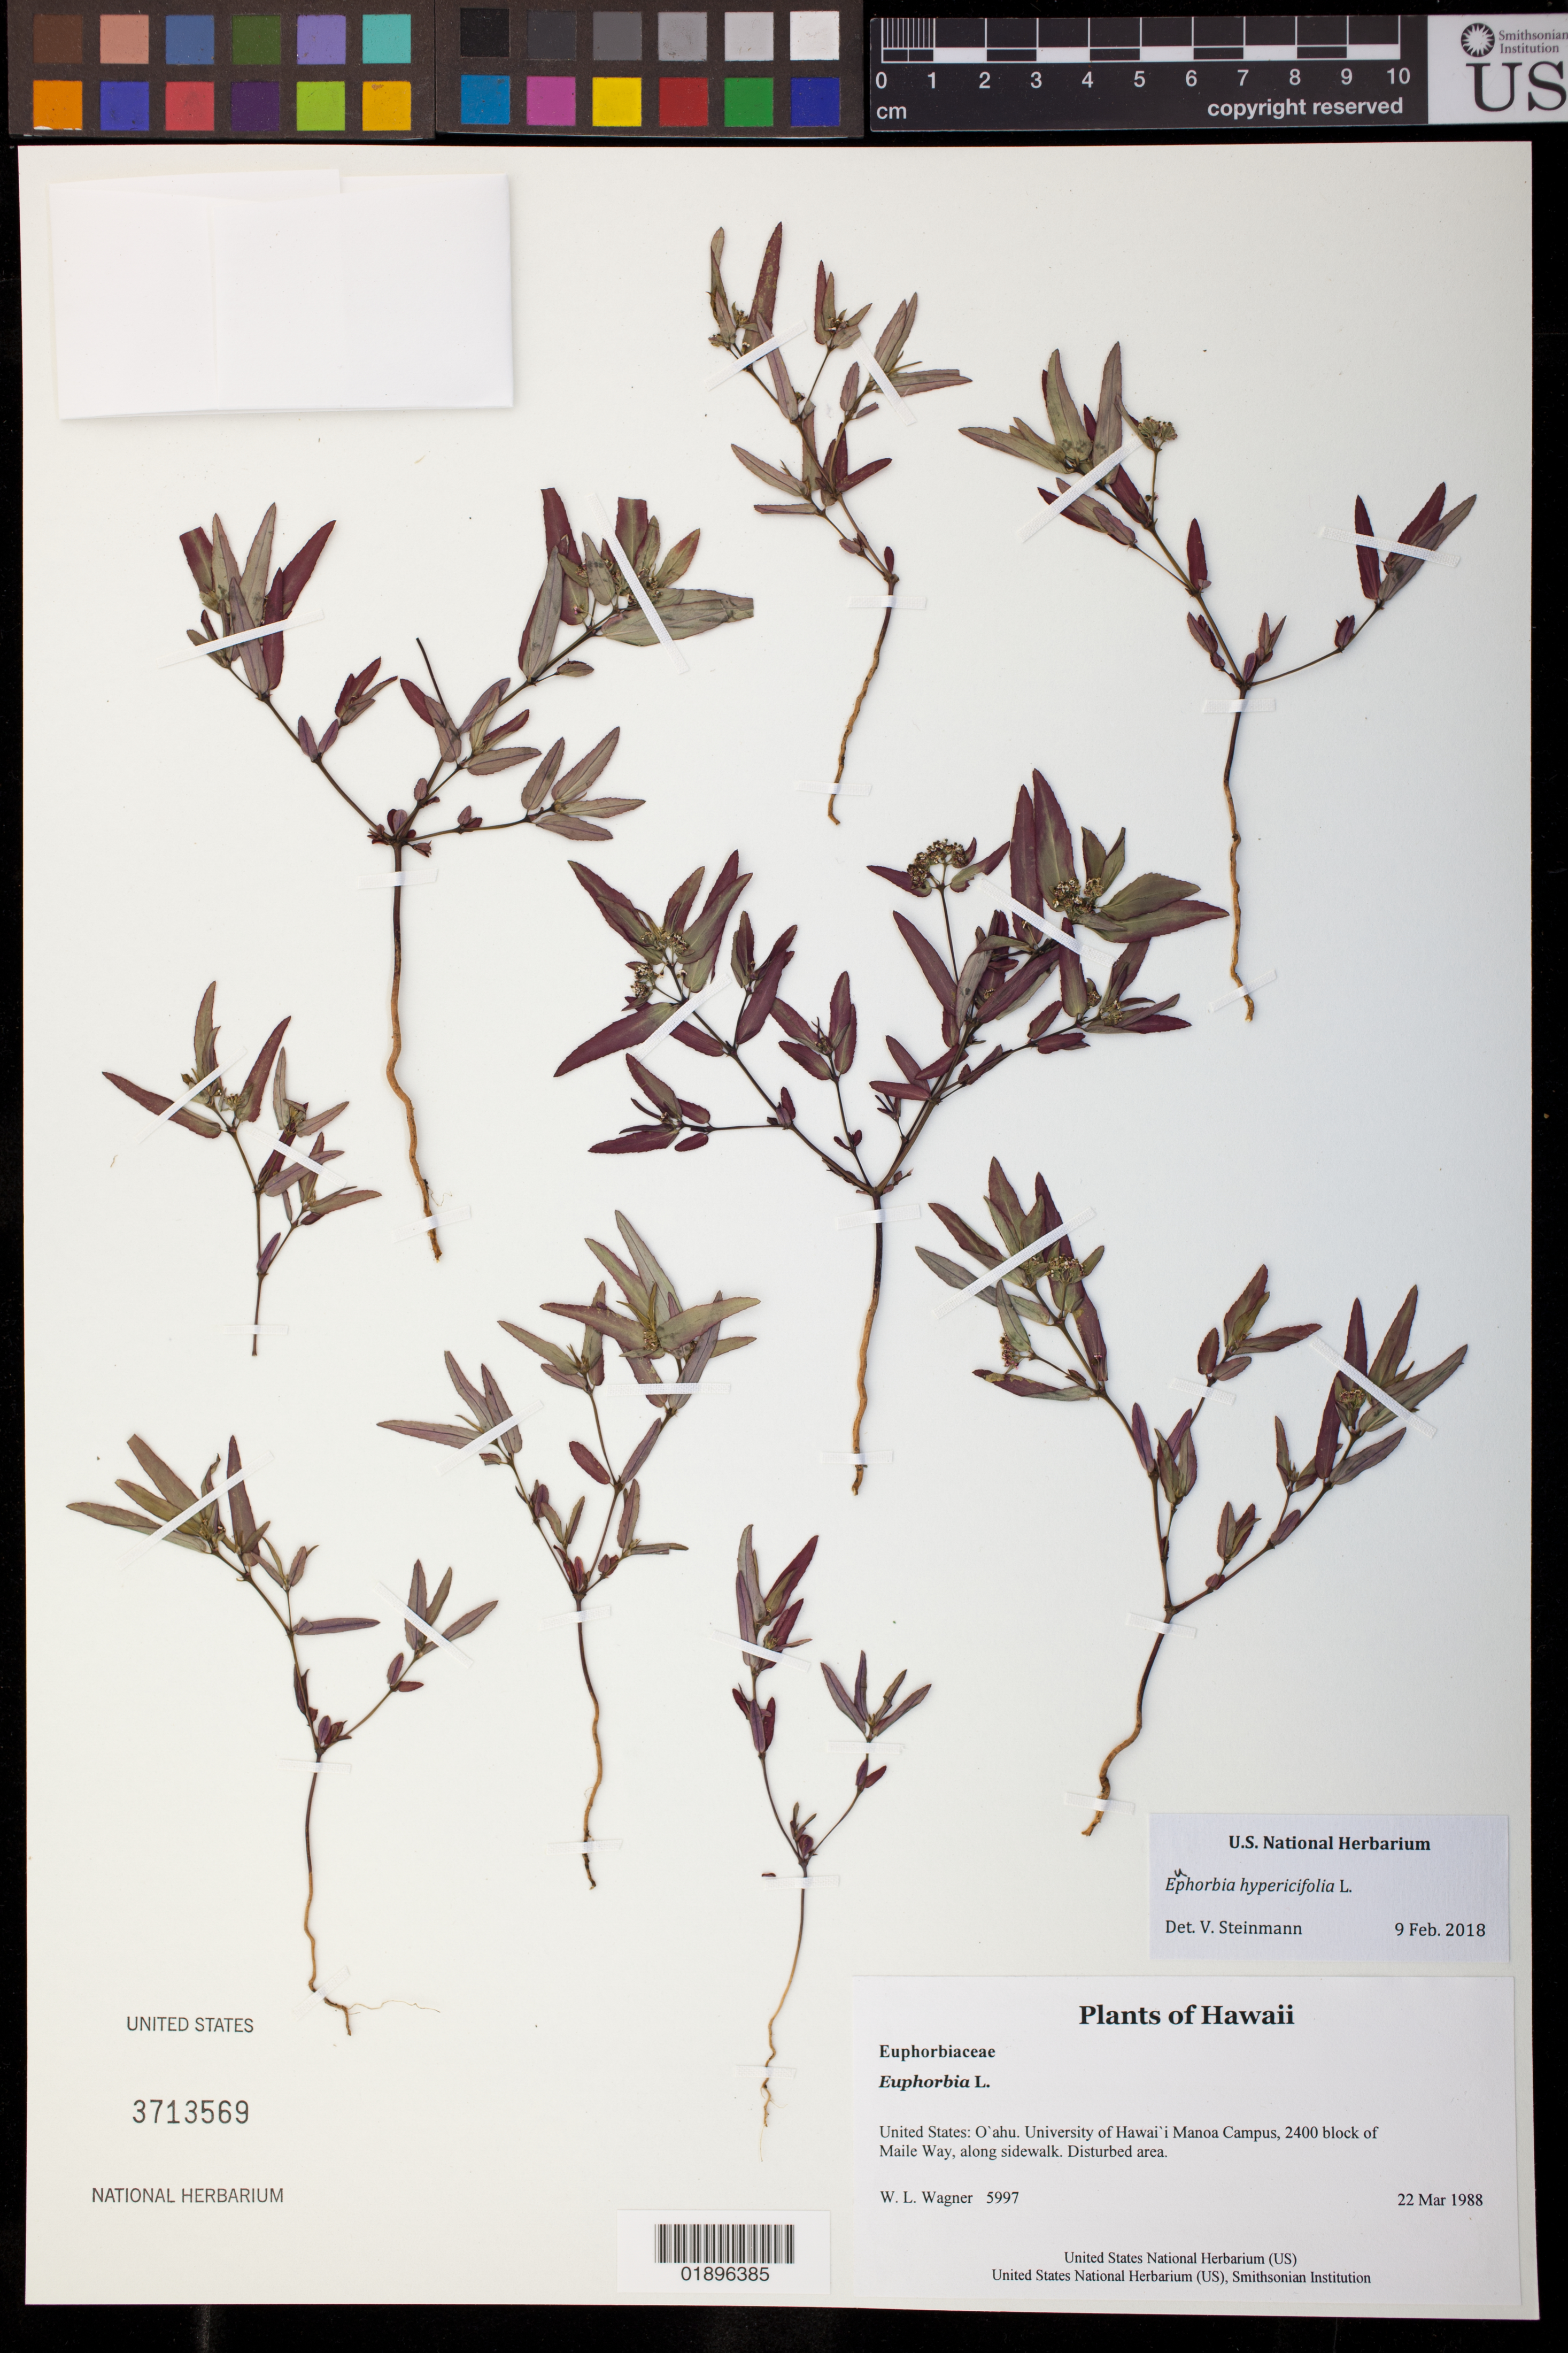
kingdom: Plantae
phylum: Tracheophyta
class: Magnoliopsida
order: Malpighiales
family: Euphorbiaceae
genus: Euphorbia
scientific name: Euphorbia hypericifolia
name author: L.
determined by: Steinmann, Victor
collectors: W. L. Wagner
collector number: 5997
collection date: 1988-03-22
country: United States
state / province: Hawaii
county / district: Honolulu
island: Oahu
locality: University of Hawai'i Manoa Campus, 2400 block of Maile Way, along sidewalk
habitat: Disturbed area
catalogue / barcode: US 3713569